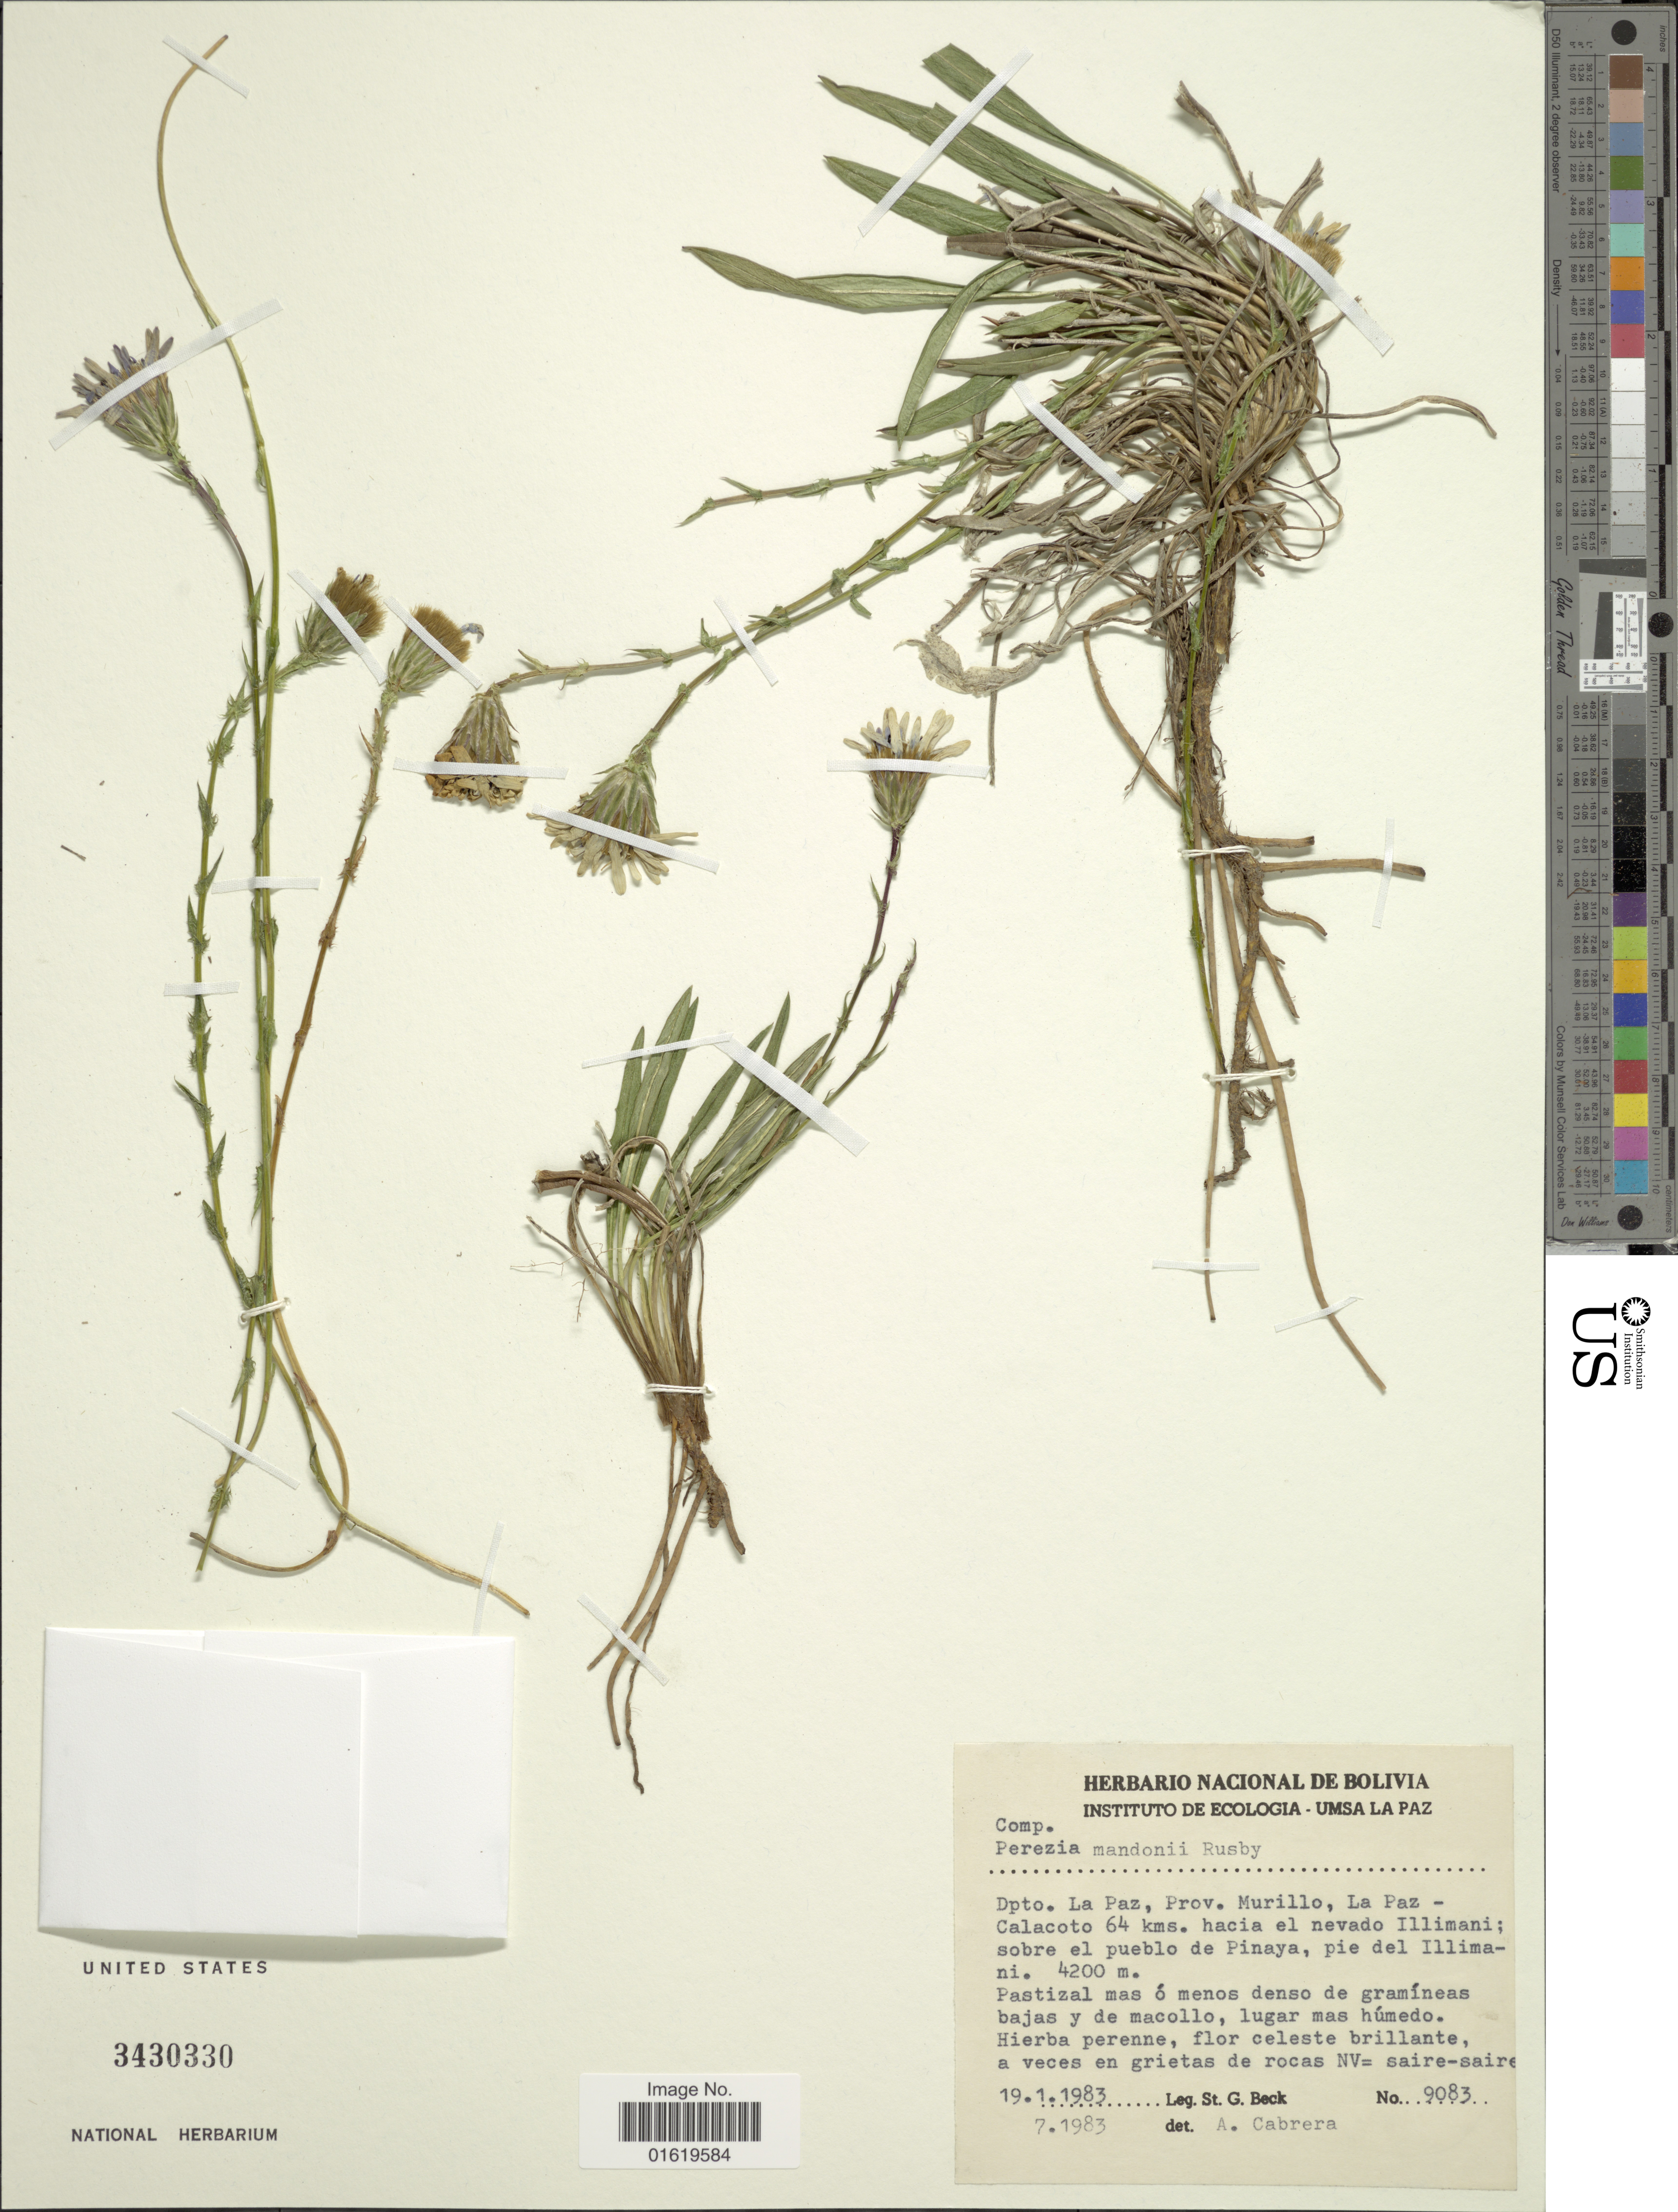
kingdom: Plantae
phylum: Tracheophyta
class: Magnoliopsida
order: Asterales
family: Asteraceae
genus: Perezia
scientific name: Perezia mandonii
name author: Rusby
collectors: S. G. Beck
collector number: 9083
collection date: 1983-01-19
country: Bolivia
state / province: La Paz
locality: Dpto. La Paz, Prov. Murillo, La Paz - Calacoto 64 kms. hacia el nevado Illimani; sobre el pueblo de Pinaya, pie del Illimani.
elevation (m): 4200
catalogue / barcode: US 3430330